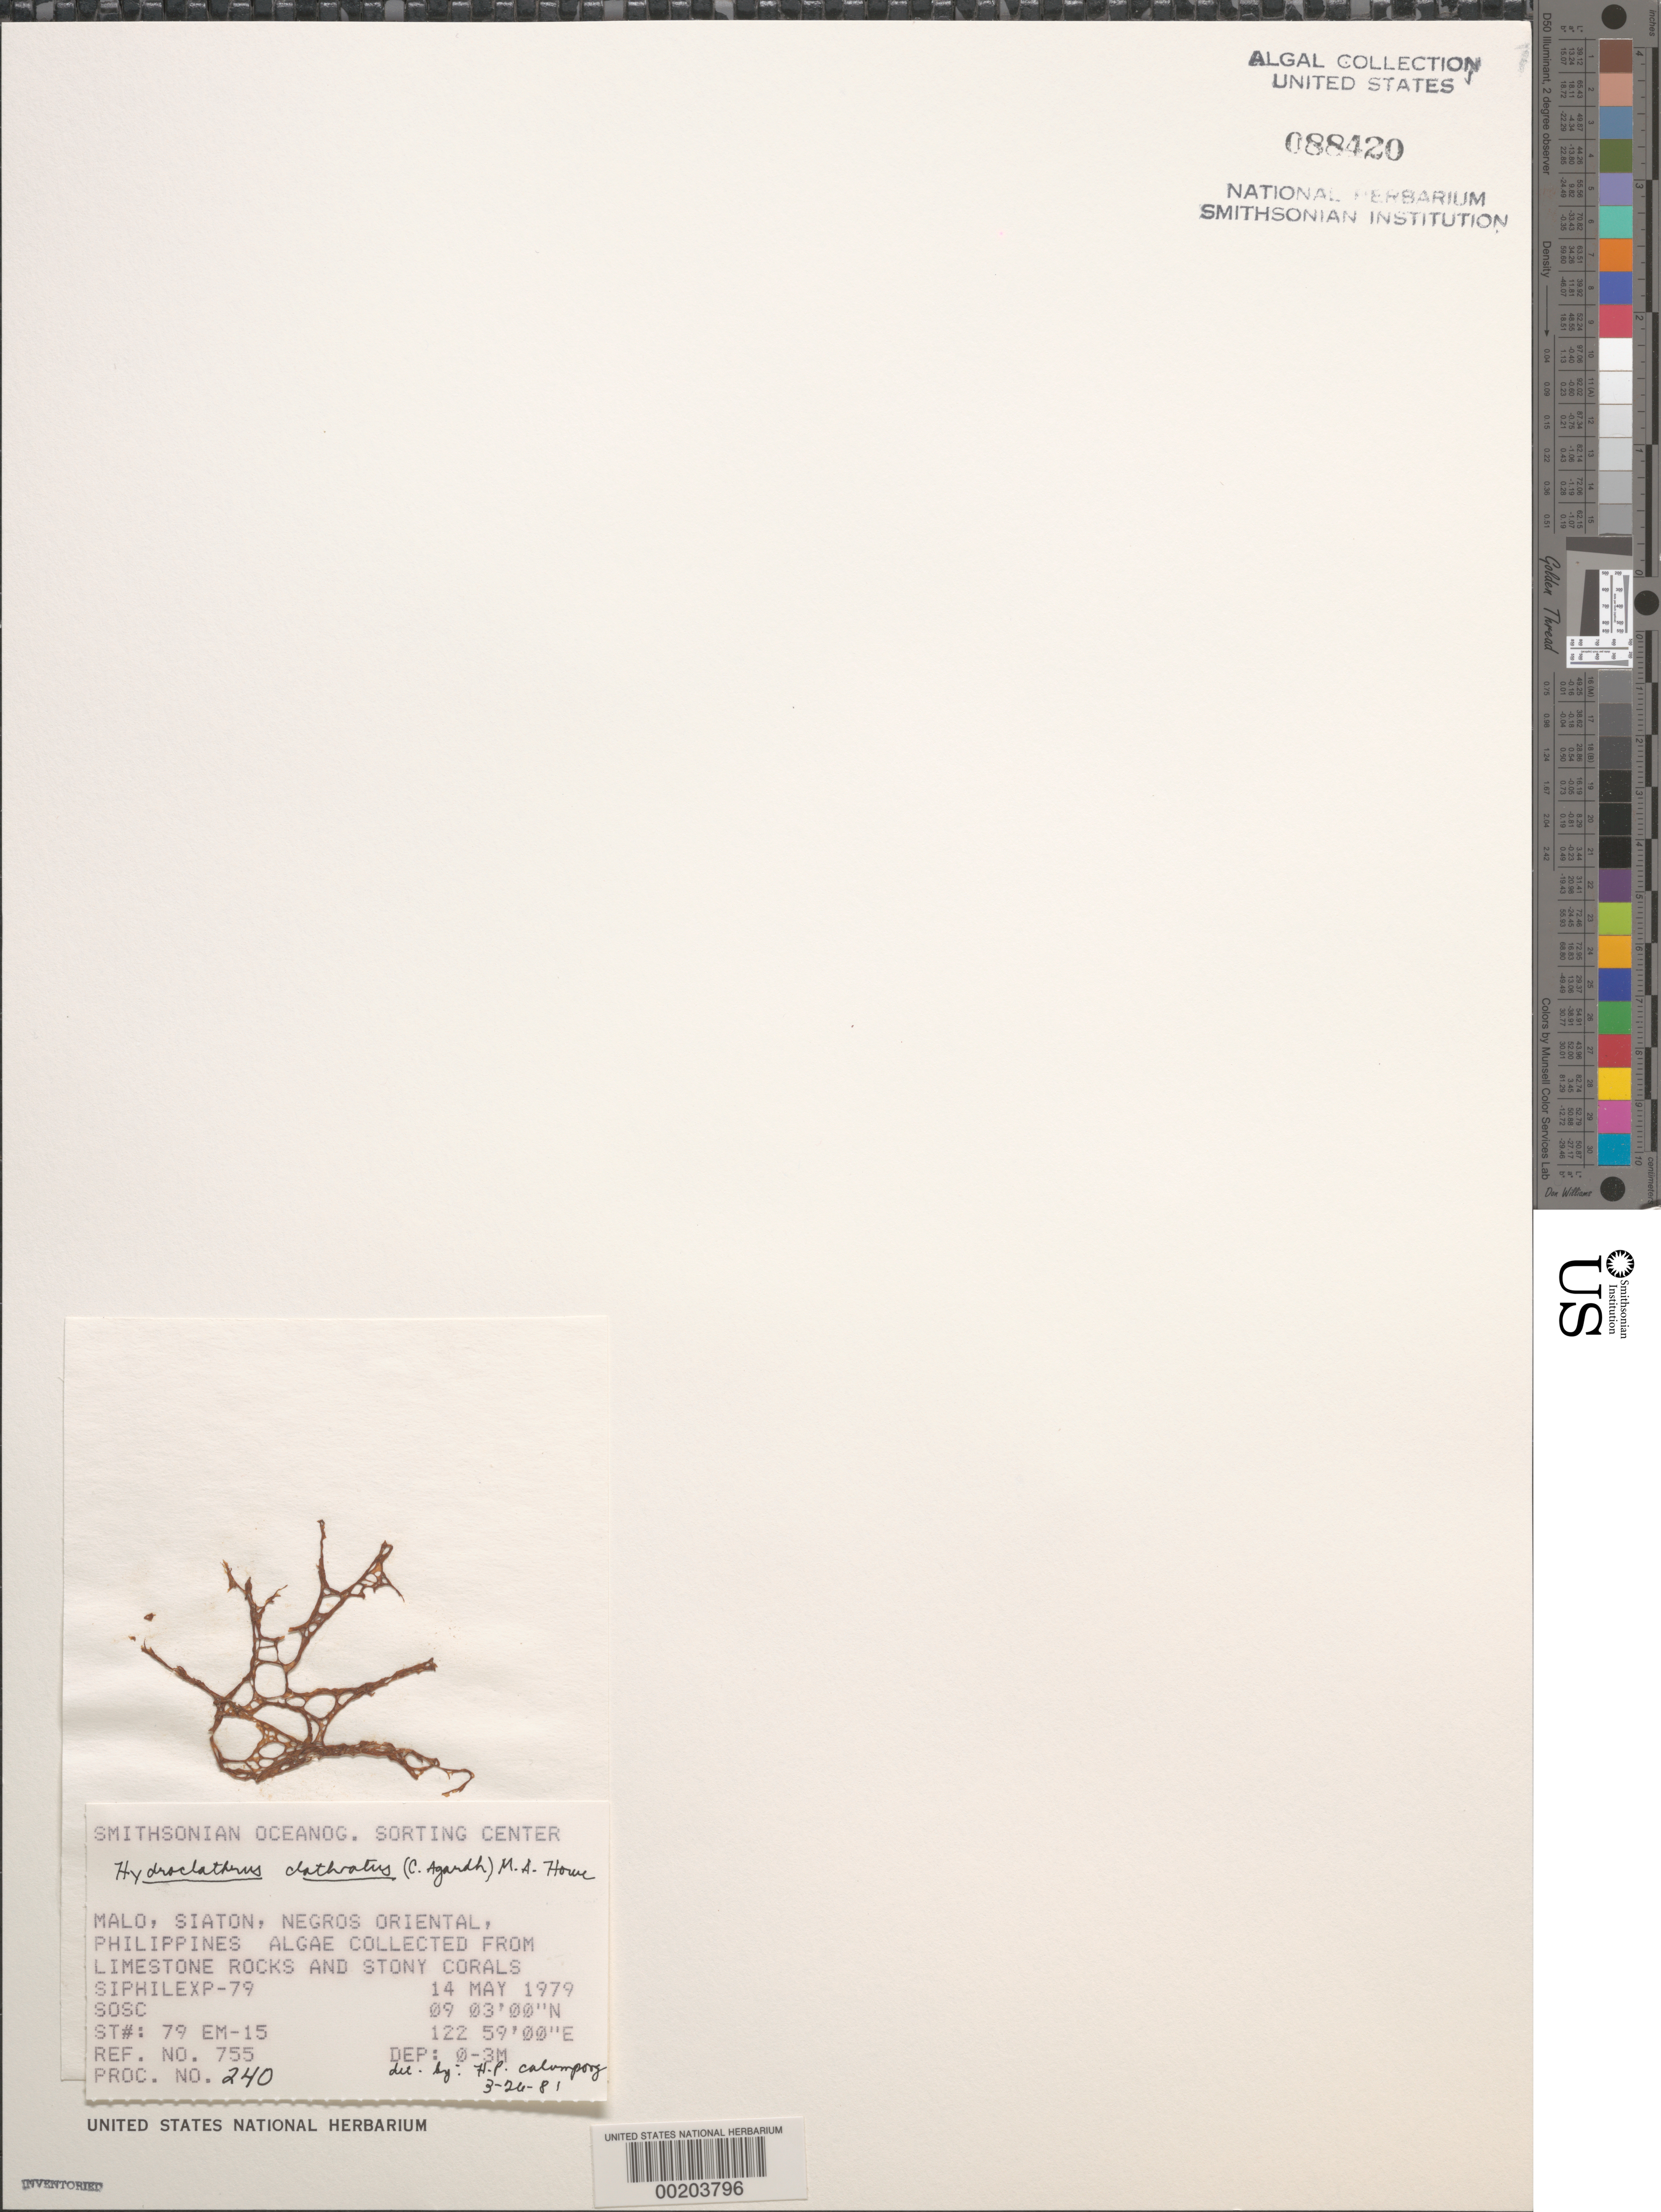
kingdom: Chromista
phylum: Ochrophyta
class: Phaeophyceae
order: Scytosiphonales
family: Scytosiphonaceae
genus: Hydroclathrus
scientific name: Hydroclathrus clathratus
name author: (C. Agardh) M. Howe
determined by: Calumpong, H. P.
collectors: SOSC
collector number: Station 79 Em-15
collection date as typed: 14 May 1979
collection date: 1979-05-14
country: Philippines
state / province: Central Visayas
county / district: Negros Oriental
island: Negros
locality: Malo, Siaton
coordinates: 09 03'00"N, 122 59'00"E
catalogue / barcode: US 88420